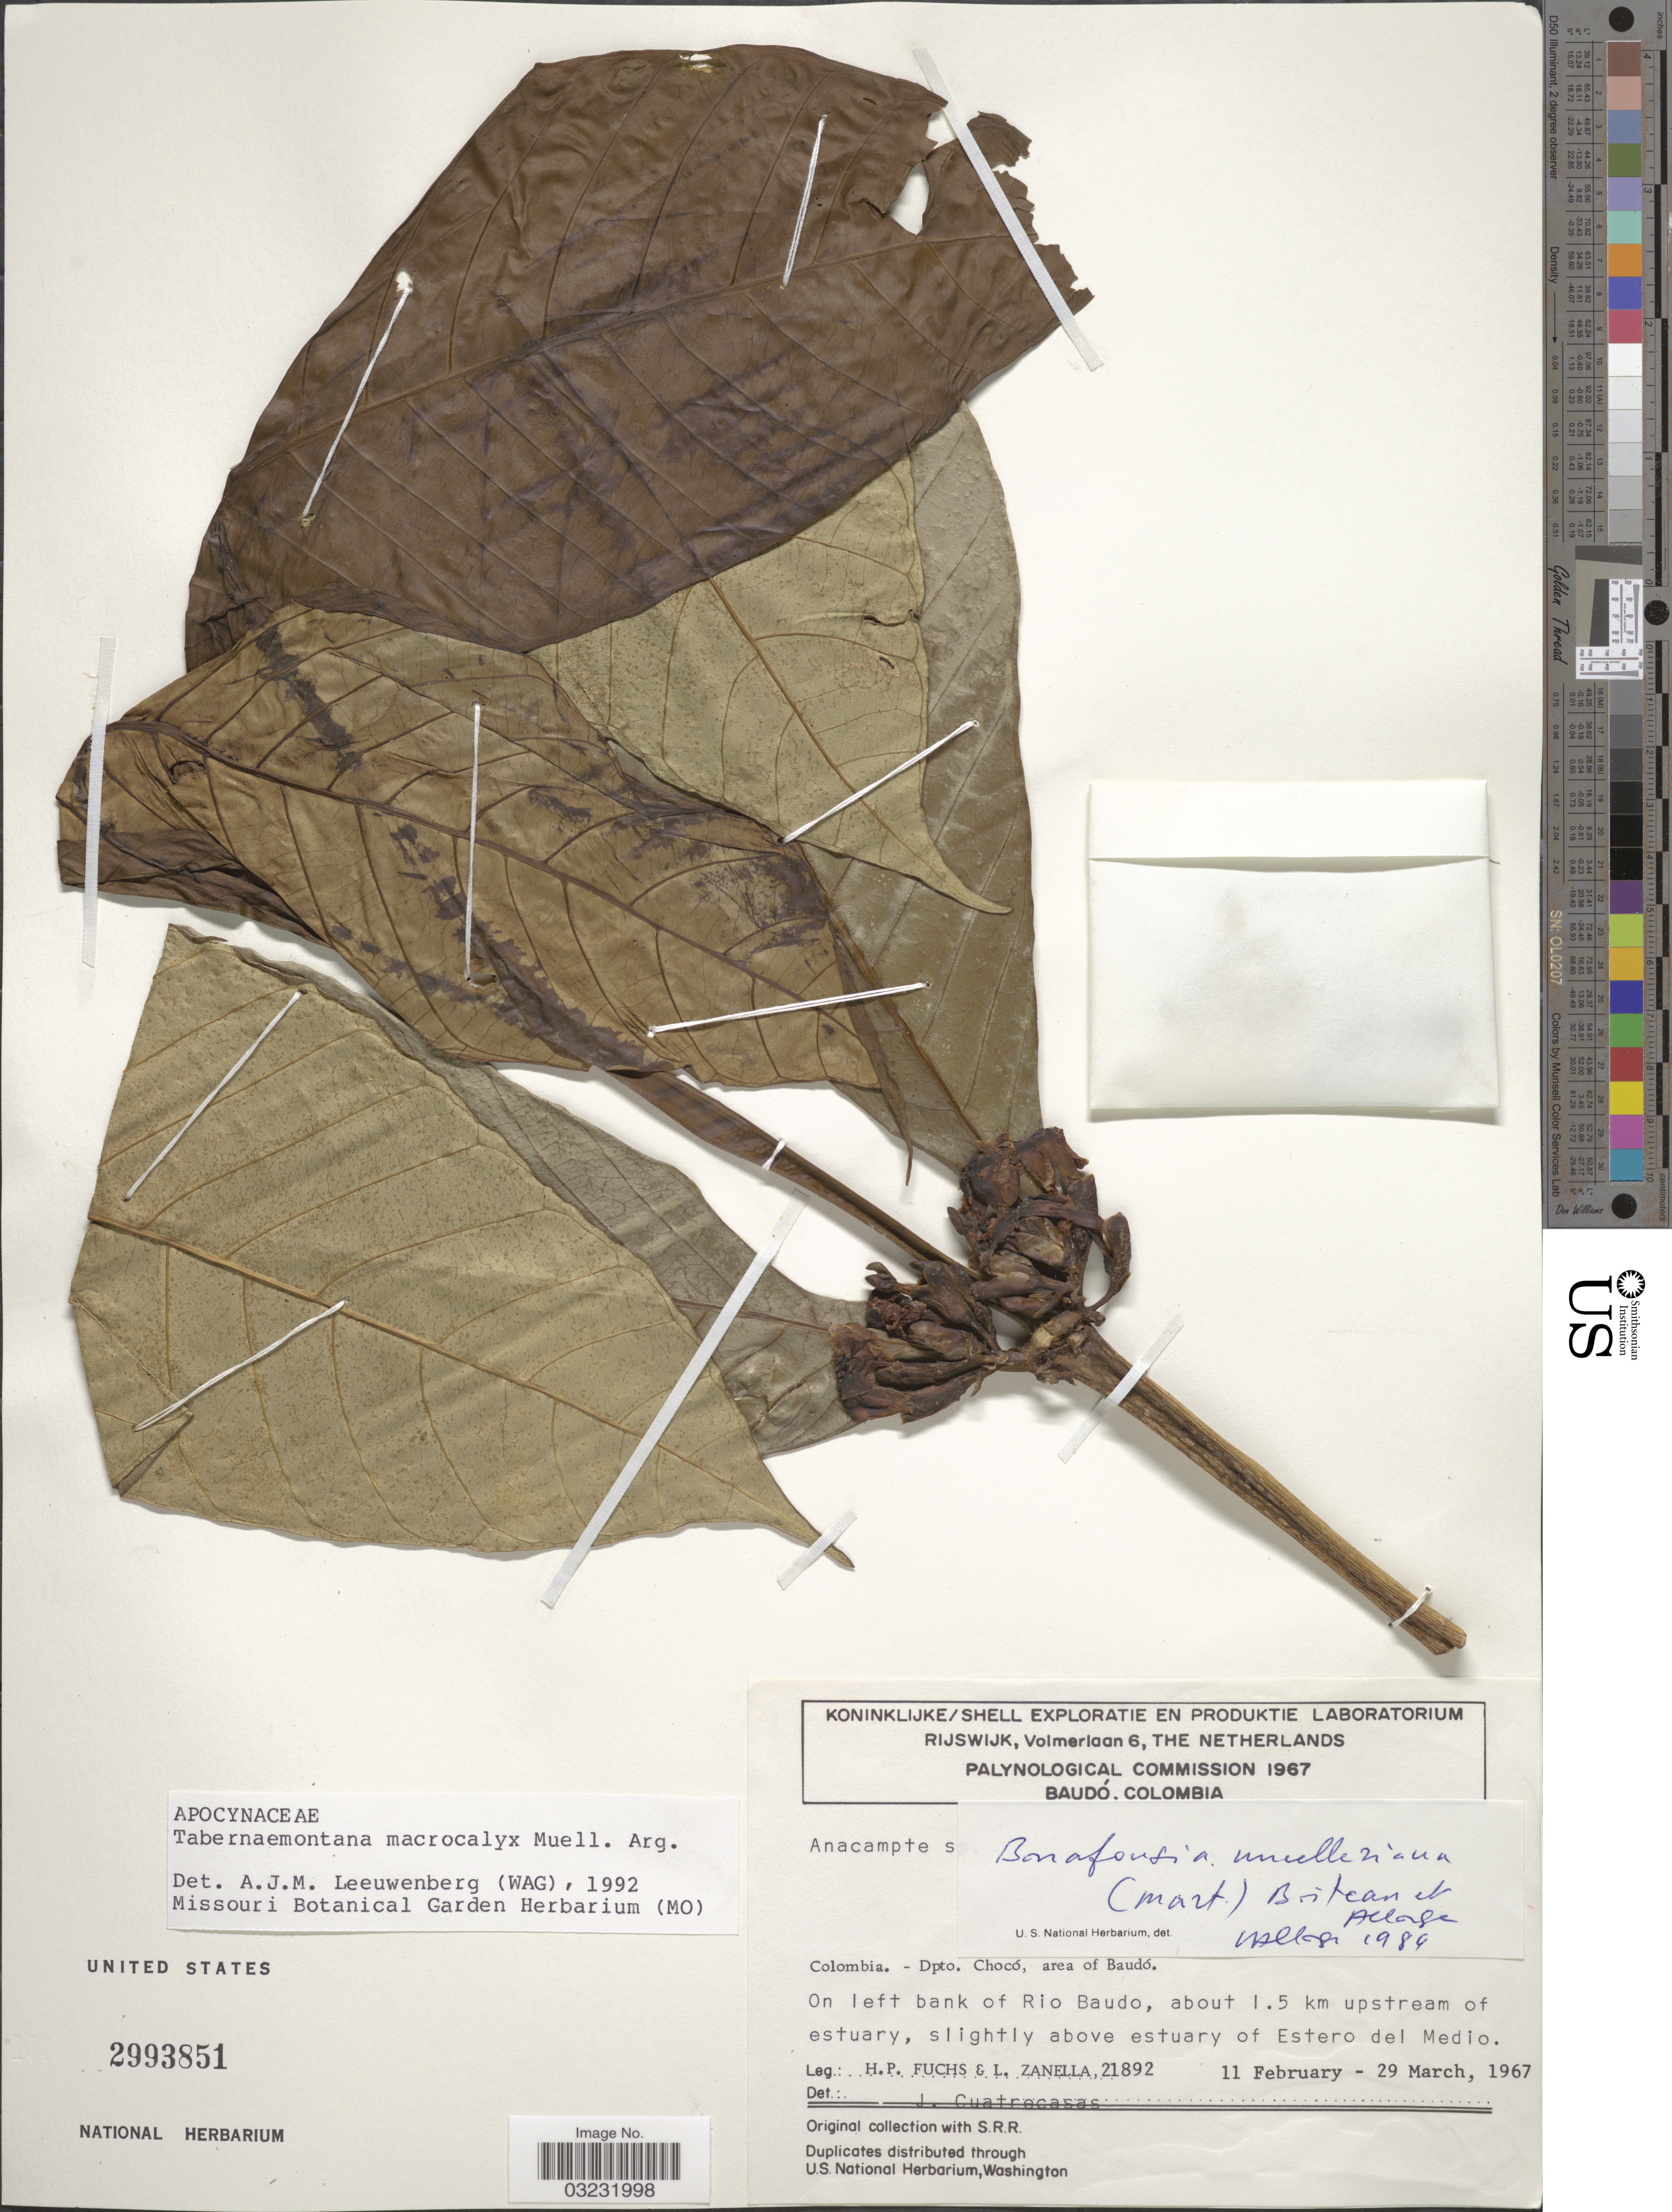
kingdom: Plantae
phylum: Tracheophyta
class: Magnoliopsida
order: Gentianales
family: Apocynaceae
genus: Tabernaemontana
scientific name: Tabernaemontana macrocalyx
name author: Müll. Arg.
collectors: H. P. Fuchs & L. Zanella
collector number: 21892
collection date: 1967-02-11/1967-03-29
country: Colombia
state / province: Chocó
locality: Dpto. Chocó, area of Baudó. On left bank of Rio Baudo, about 1.5 km upstream of estuary, slightly above estuary of Estero del Medio.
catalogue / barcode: US 2993851